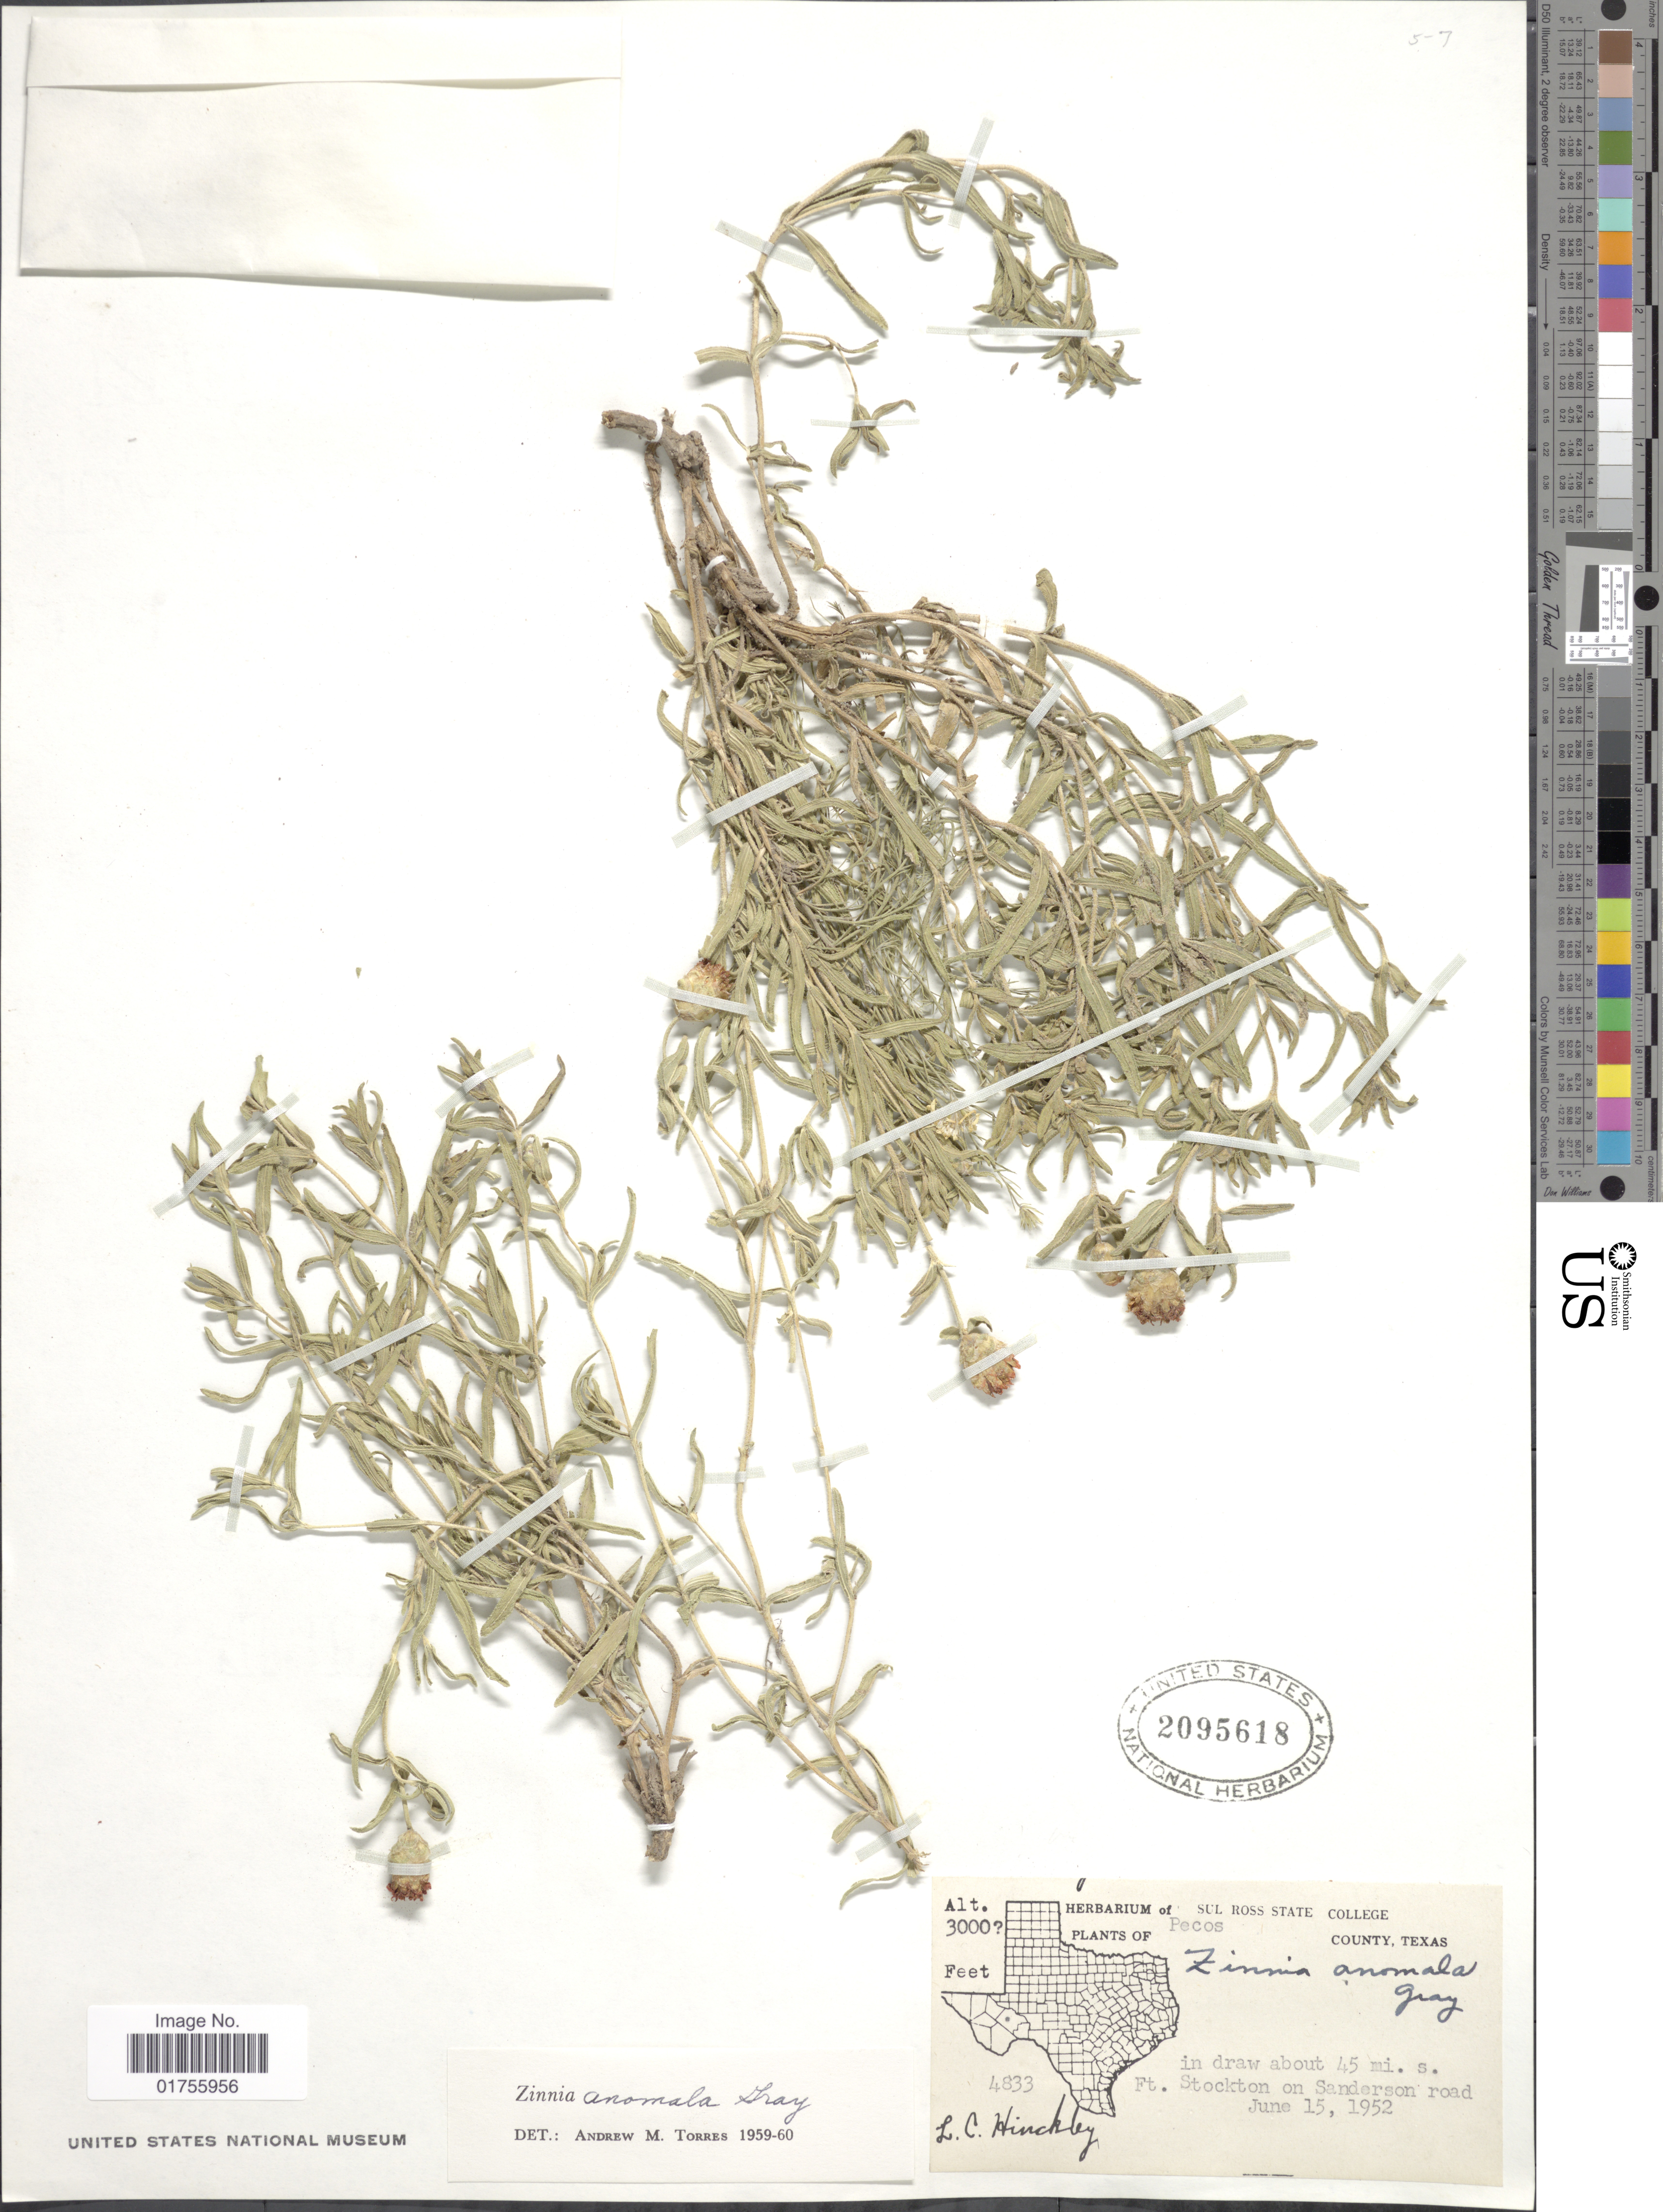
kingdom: Plantae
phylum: Tracheophyta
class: Magnoliopsida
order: Asterales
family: Asteraceae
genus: Zinnia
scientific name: Zinnia anomala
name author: A. Gray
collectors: L. Hinckley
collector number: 4833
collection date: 1952-06-15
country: United States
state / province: Texas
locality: Pecos County, Texas, in draw about 45 mi. s. Ft. Stockton on Sanderson road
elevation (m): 914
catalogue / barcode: US 2095618